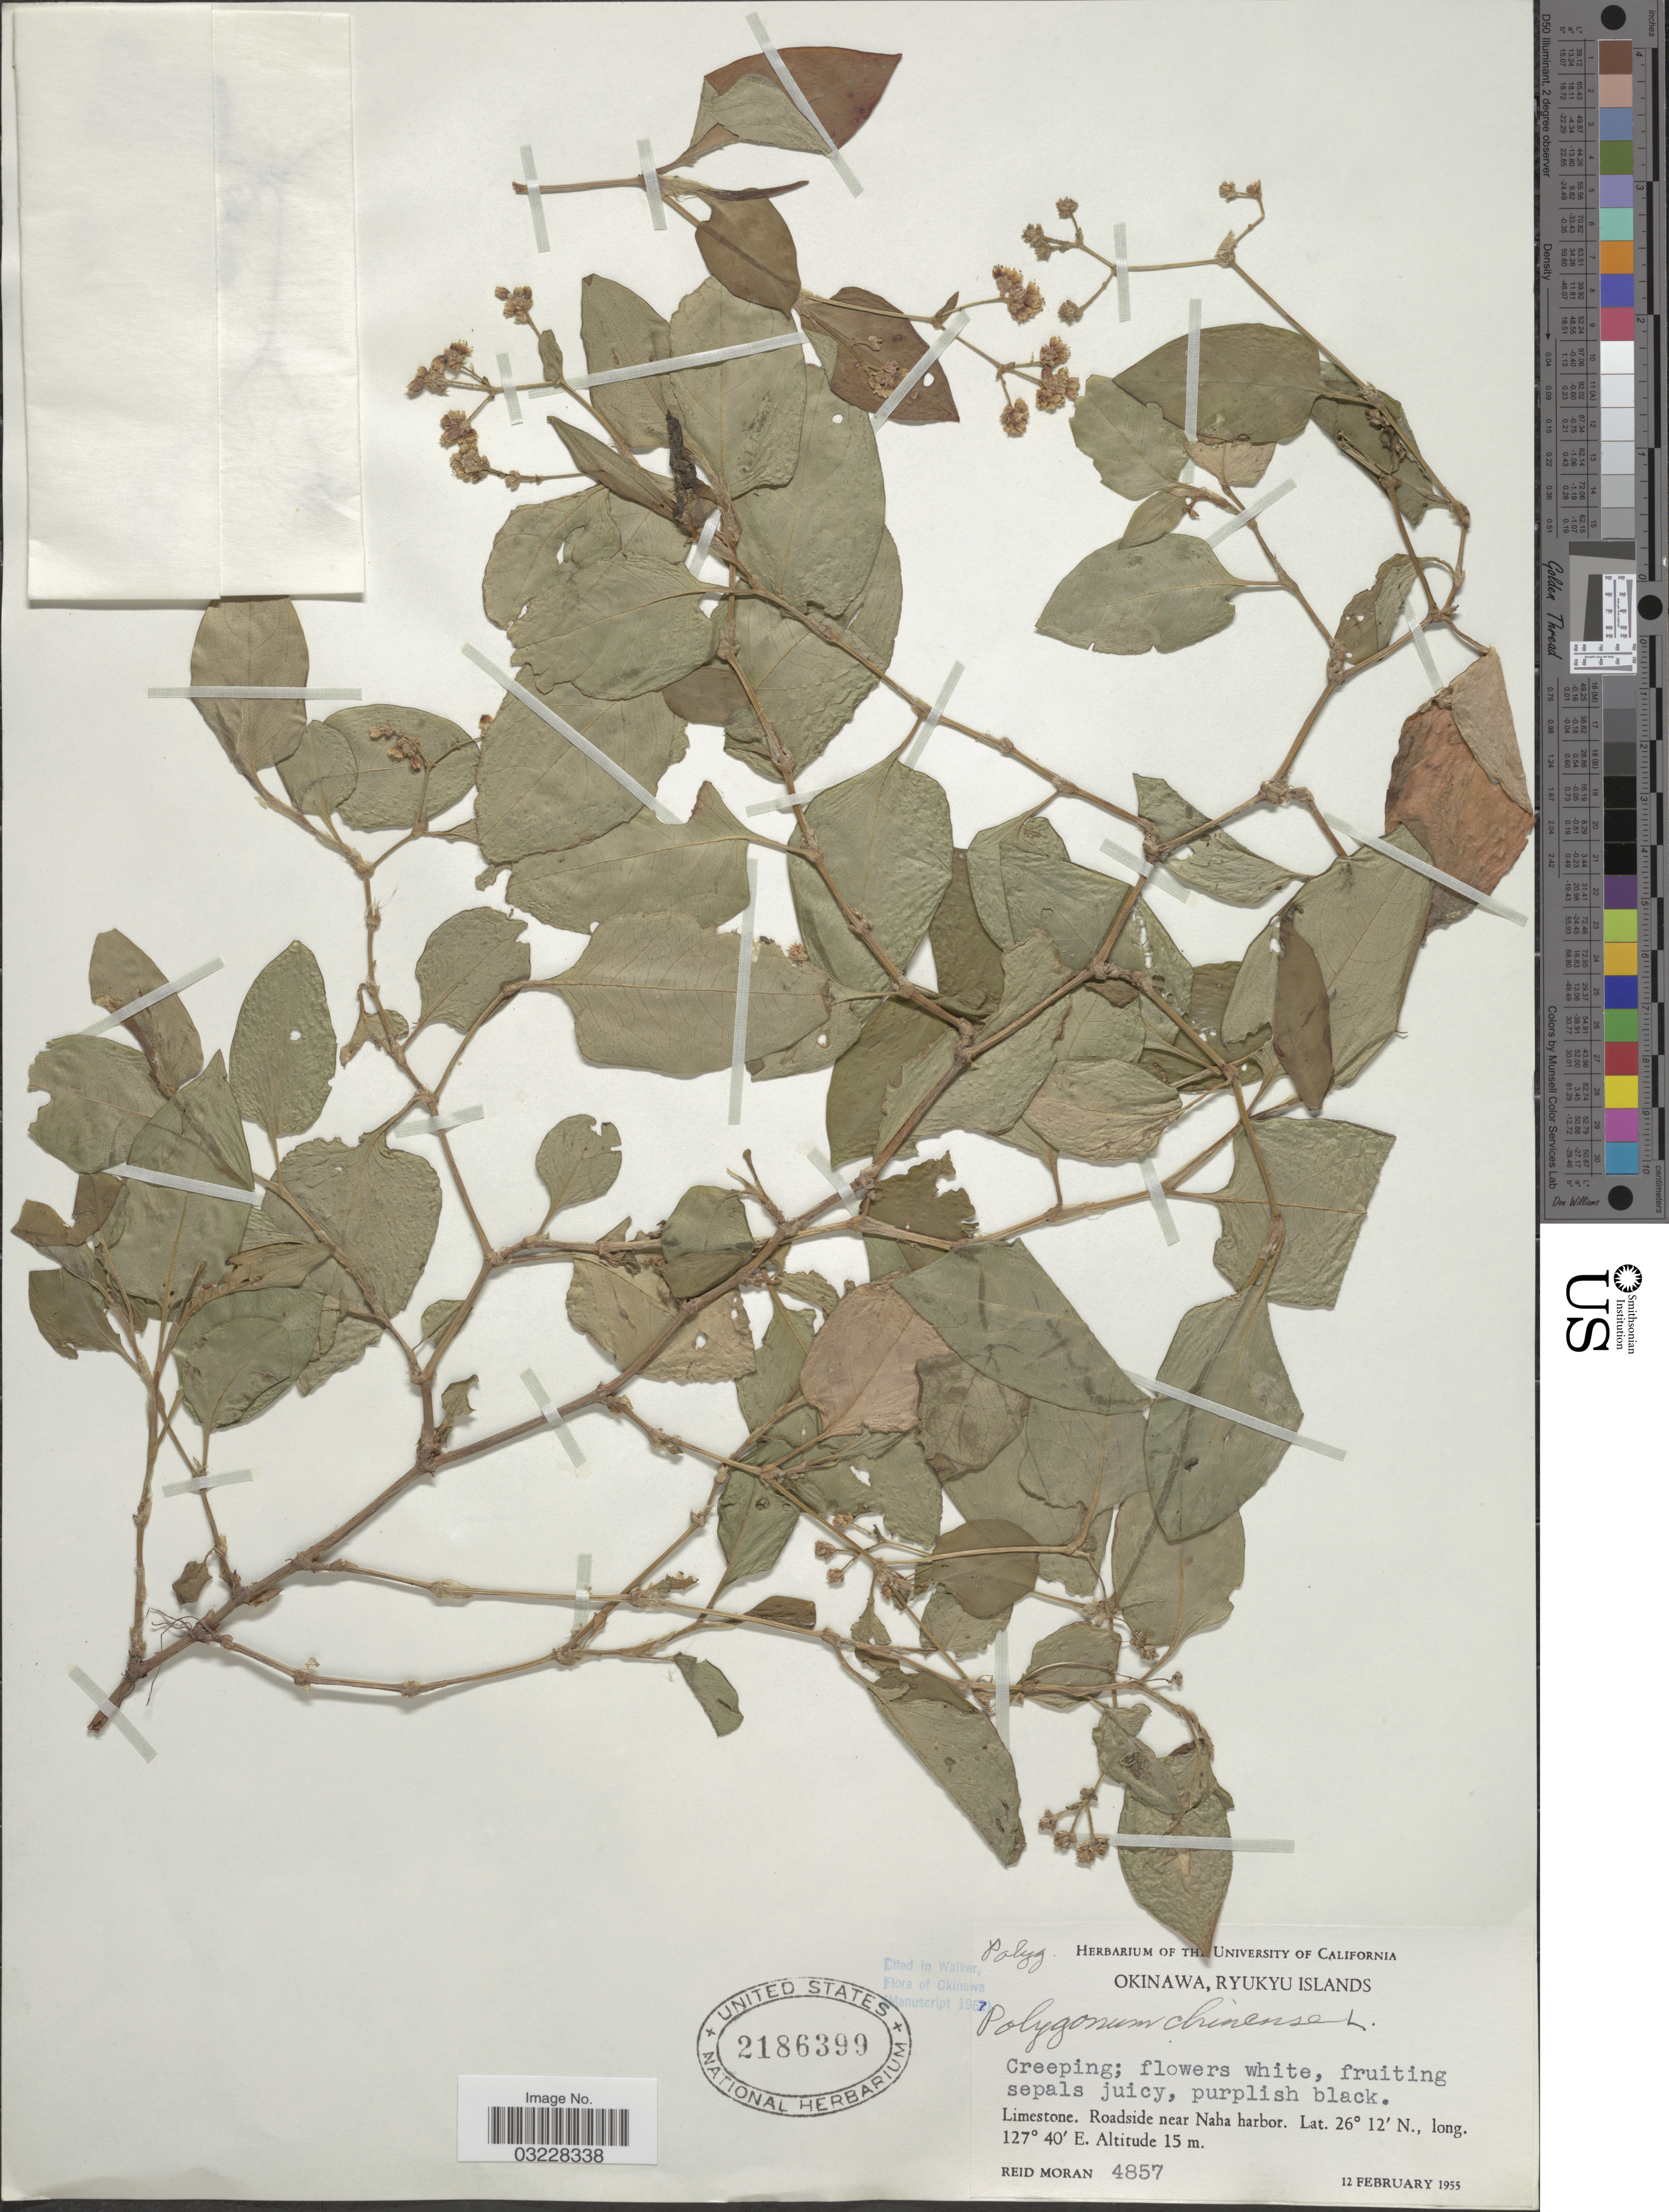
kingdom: Plantae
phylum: Tracheophyta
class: Magnoliopsida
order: Caryophyllales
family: Polygonaceae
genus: Polygonum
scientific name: Polygonum chinense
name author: L.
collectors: R. Moran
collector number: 4857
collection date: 1955-02-12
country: Japan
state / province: Okinawa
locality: Ryukyu Islands. Limestone. Roadside near Naha harbor.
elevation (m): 15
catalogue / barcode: US 2186399